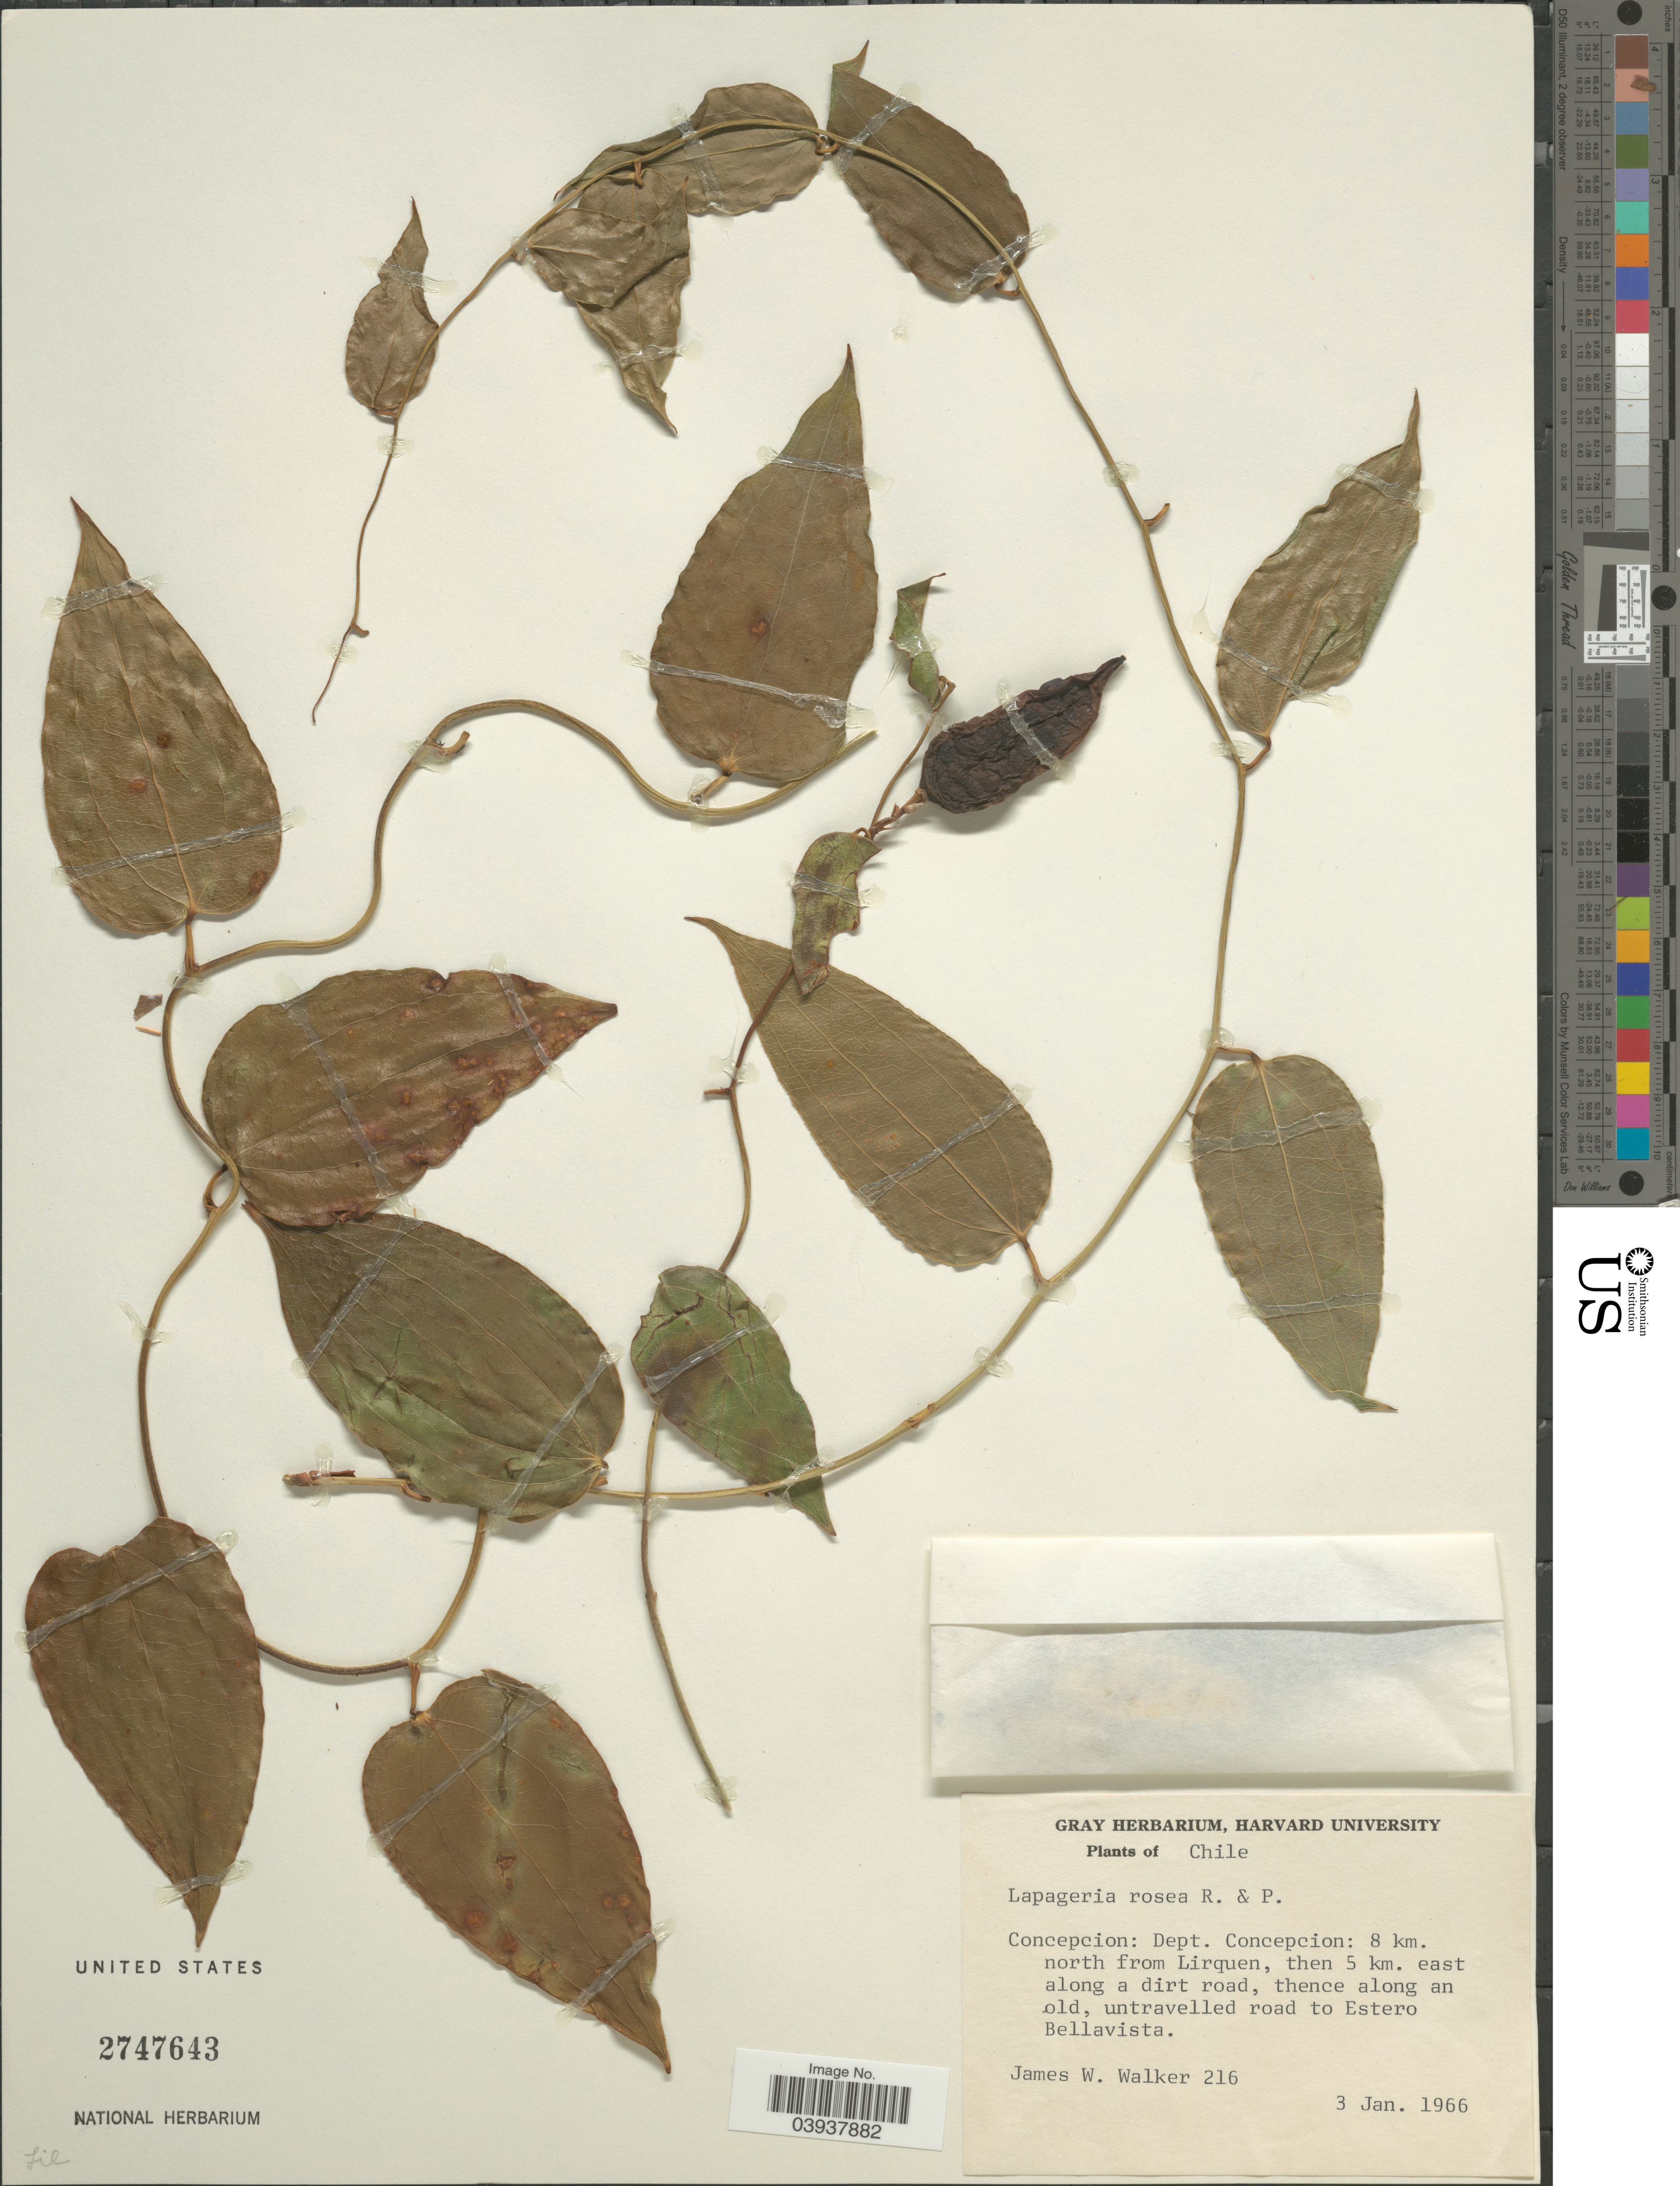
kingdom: Plantae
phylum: Tracheophyta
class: Liliopsida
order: Liliales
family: Philesiaceae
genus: Lapageria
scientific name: Lapageria rosea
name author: Ruiz & Pav.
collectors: J. W. Walker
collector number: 216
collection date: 1966-01-03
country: Chile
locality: Concepcion: Dept. Concepcion: 8 km. north from Lirquen, then 5 km. east of along a dirt road, thence along an old, untravelled road to Estero Bellavista.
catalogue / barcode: US 2747643